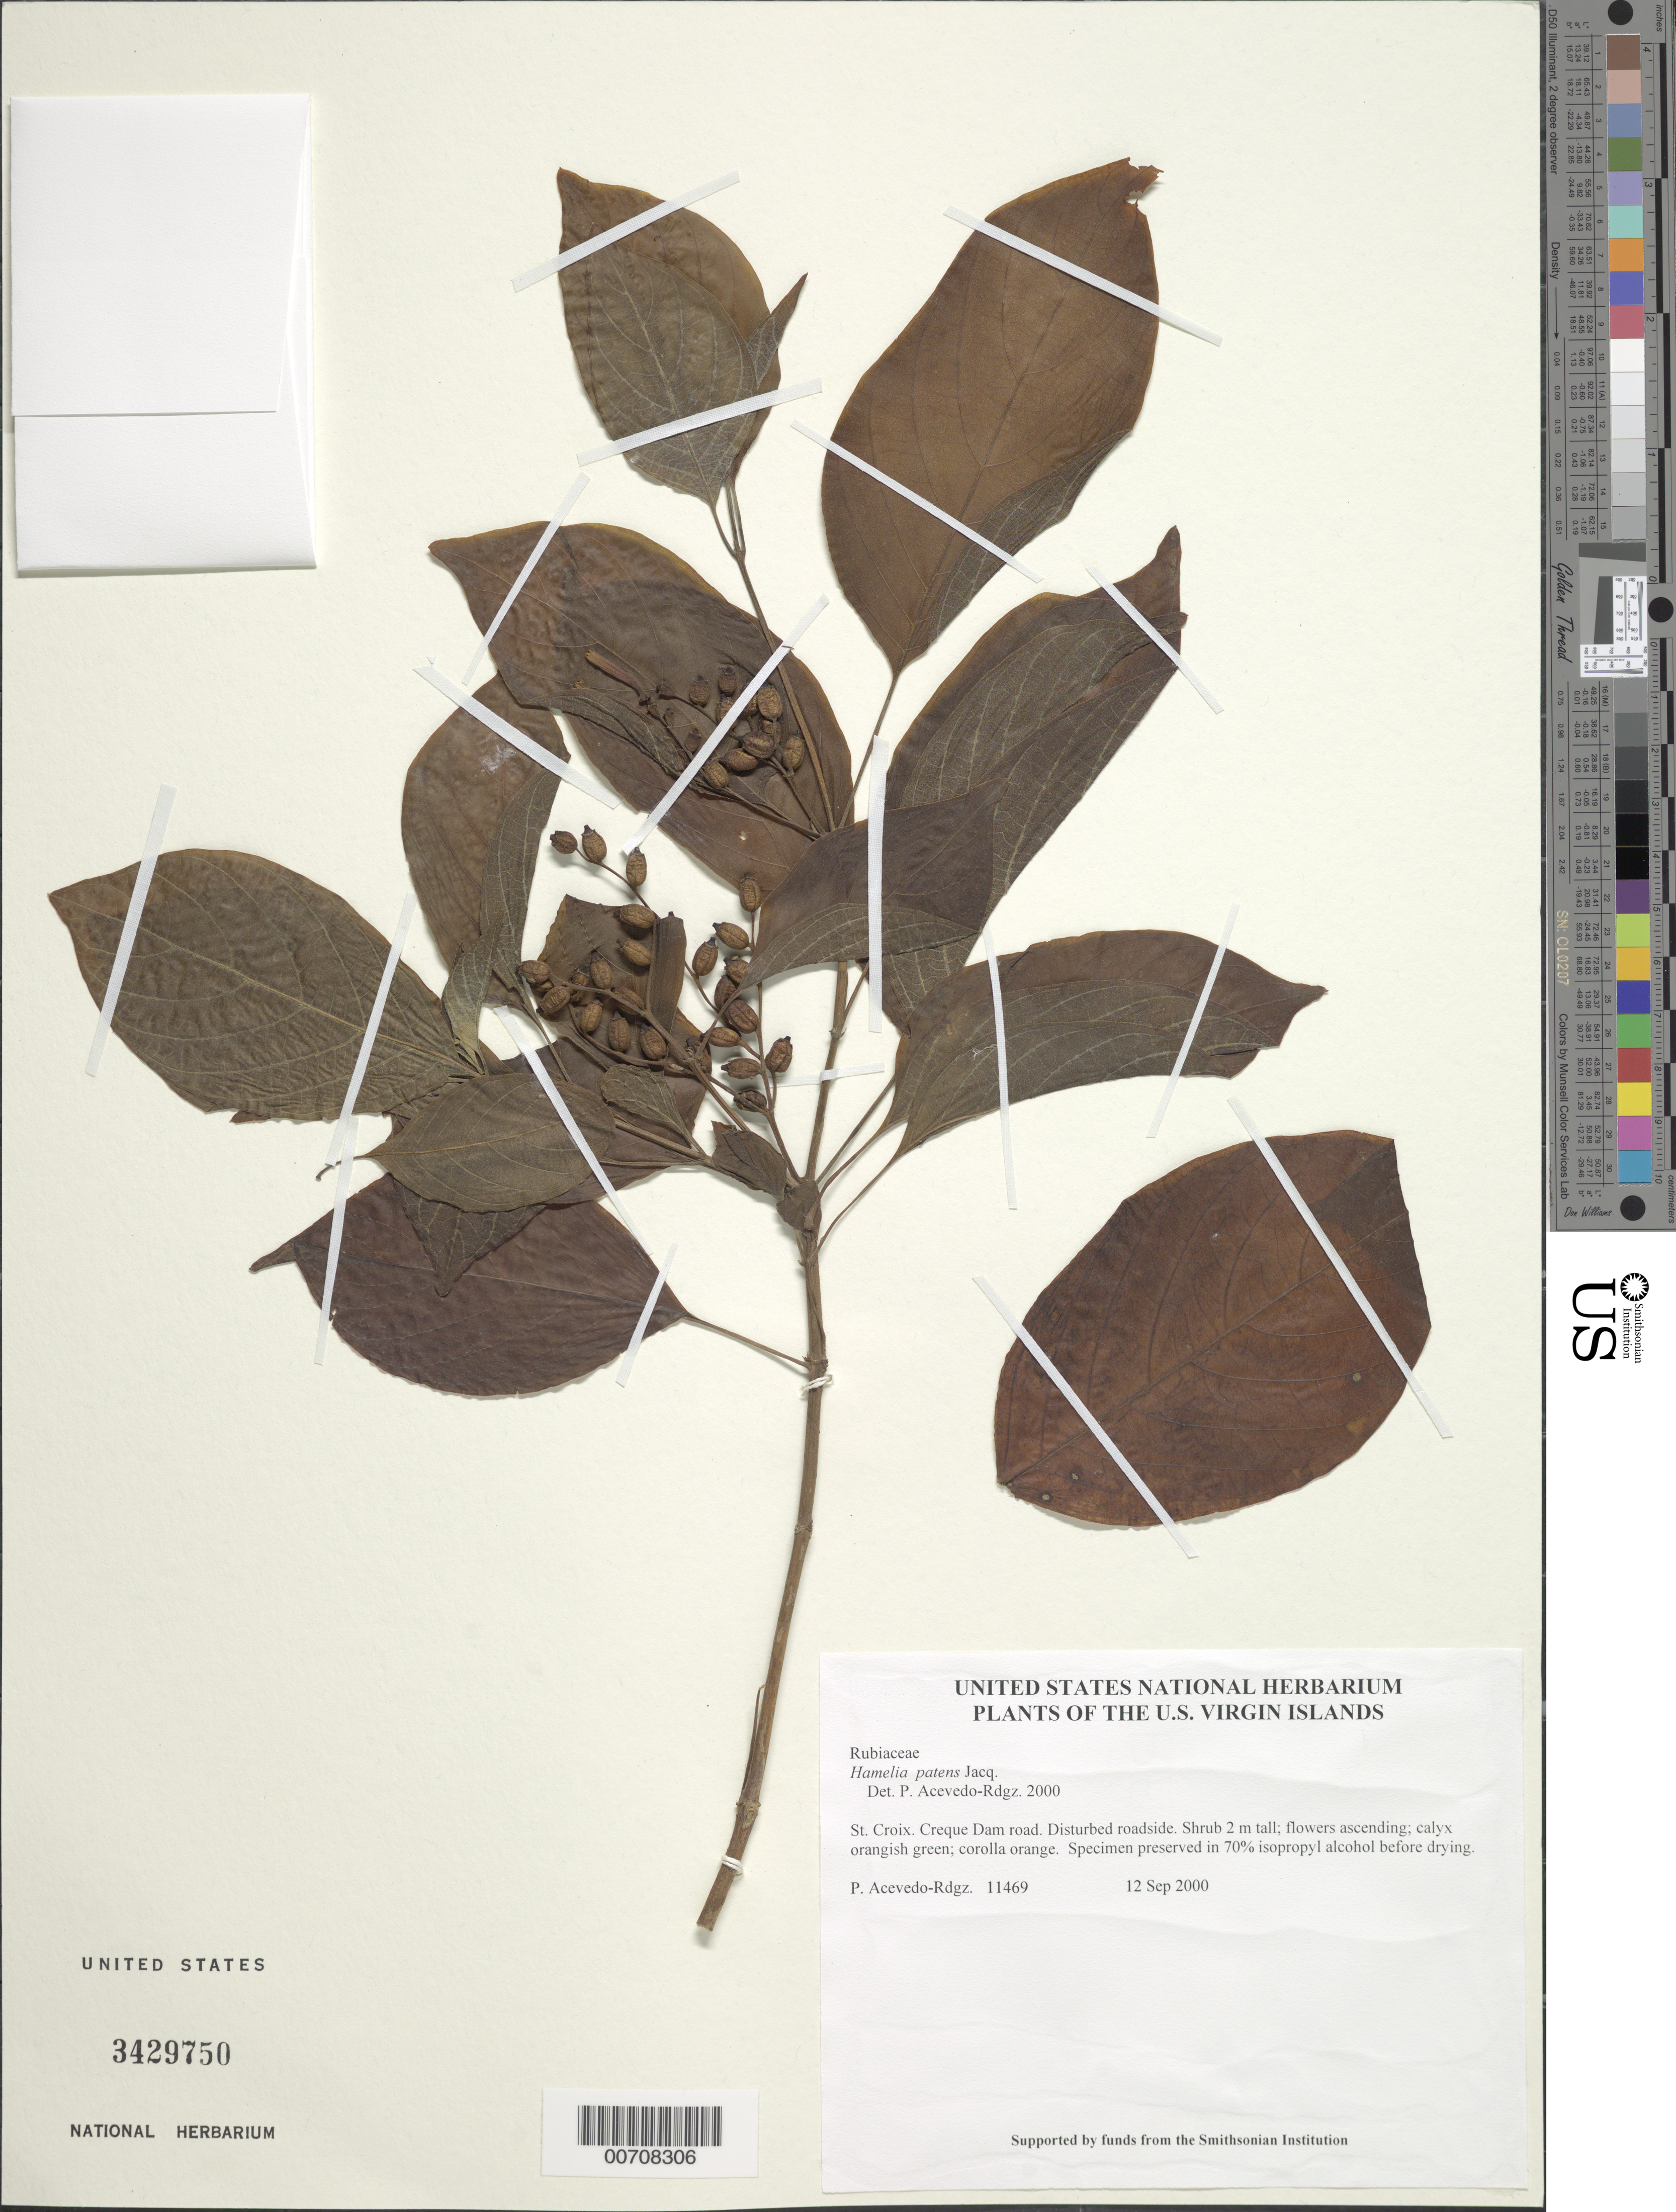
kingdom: Plantae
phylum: Tracheophyta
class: Magnoliopsida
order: Gentianales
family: Rubiaceae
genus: Hamelia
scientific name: Hamelia patens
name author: Jacq.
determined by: Acevedo-Rodríguez, P., (BOT), Smithsonian Institution - National Museum of Natural History (UNITED STATES)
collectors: P. Acevedo-Rodr.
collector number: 11469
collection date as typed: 12 Sep 2000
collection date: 2000-09-12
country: U.S. Virgin Islands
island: St. Croix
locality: Creque Dam road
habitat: Disturbed roadside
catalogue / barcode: US 3429750